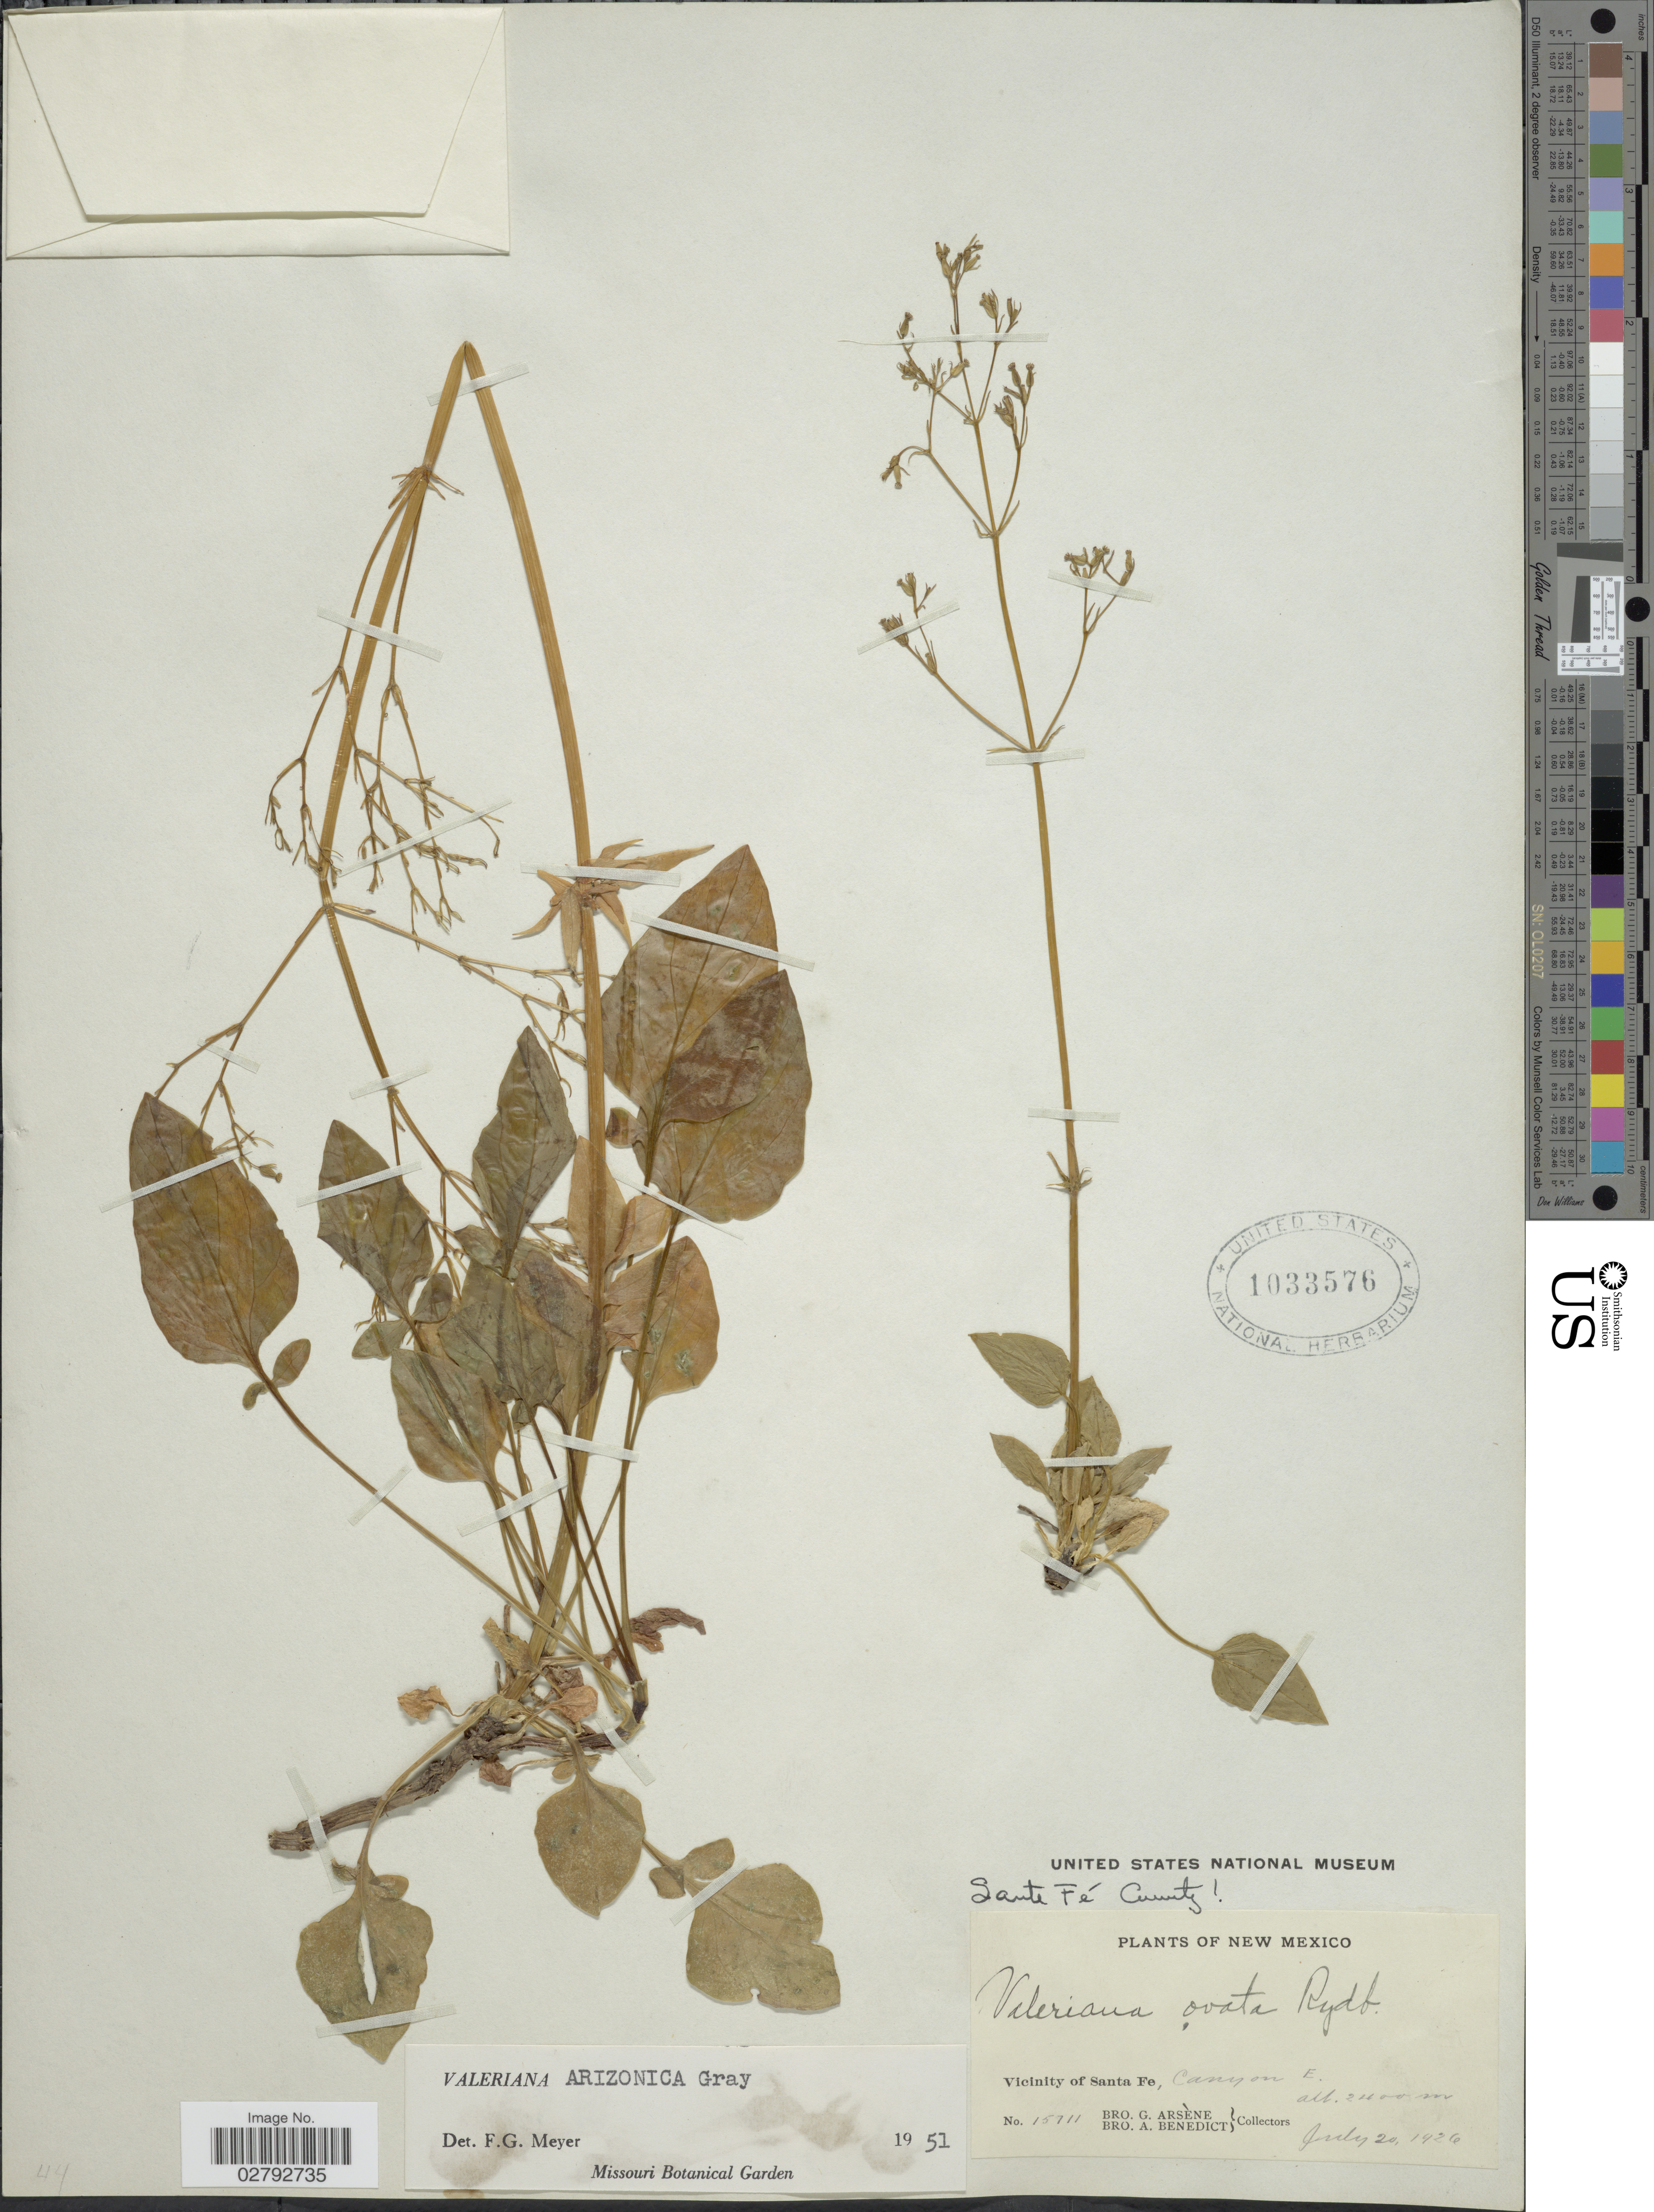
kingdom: Plantae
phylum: Tracheophyta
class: Magnoliopsida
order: Dipsacales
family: Caprifoliaceae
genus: Valeriana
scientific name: Valeriana arizonica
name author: A. Gray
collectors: Bro. G. Arsène & Bro. Benedict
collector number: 15711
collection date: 1926-07-20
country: United States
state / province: New Mexico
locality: Vicinity of Santa Fe, Canyon E. Sante Fé County.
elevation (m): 2400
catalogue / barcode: US 1033576